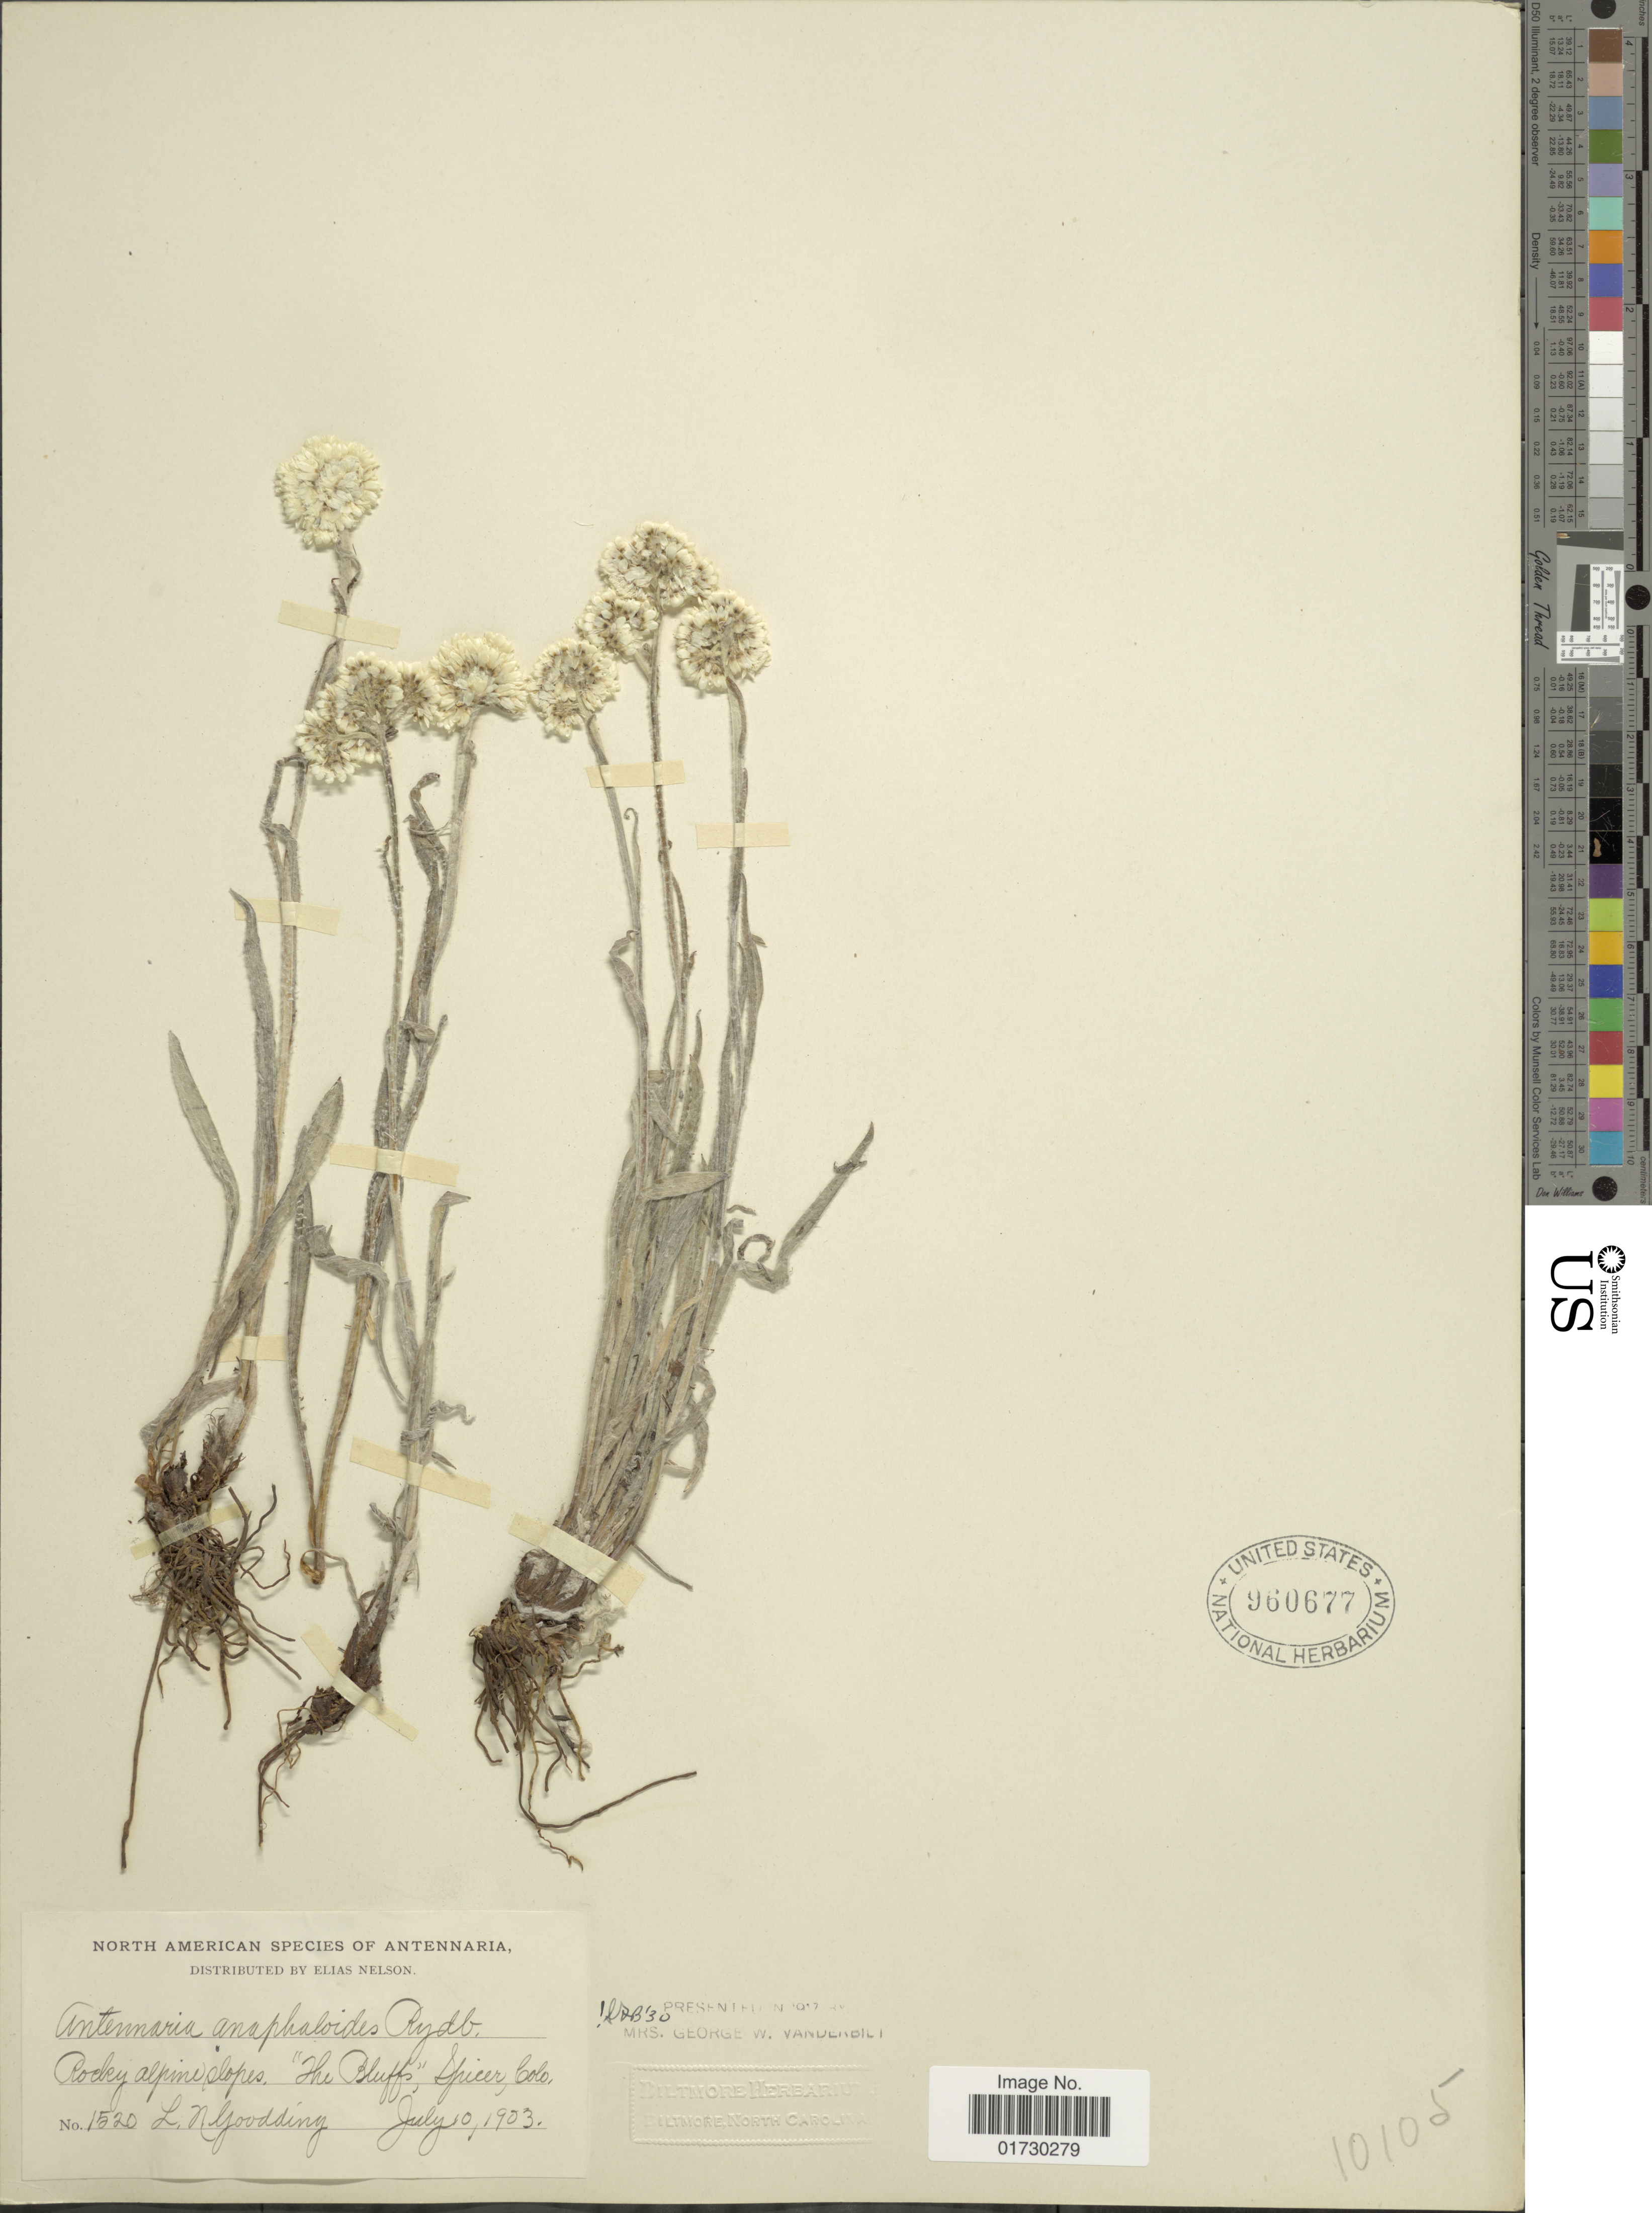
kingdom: Plantae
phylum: Tracheophyta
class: Magnoliopsida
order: Asterales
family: Asteraceae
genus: Antennaria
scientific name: Antennaria anaphaloides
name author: Rydb.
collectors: L. N. Goodding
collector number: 1520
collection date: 1903-07-10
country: United States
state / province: Colorado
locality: Rocky alpine slopes, The Bluffs, spicer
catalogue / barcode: US 960677